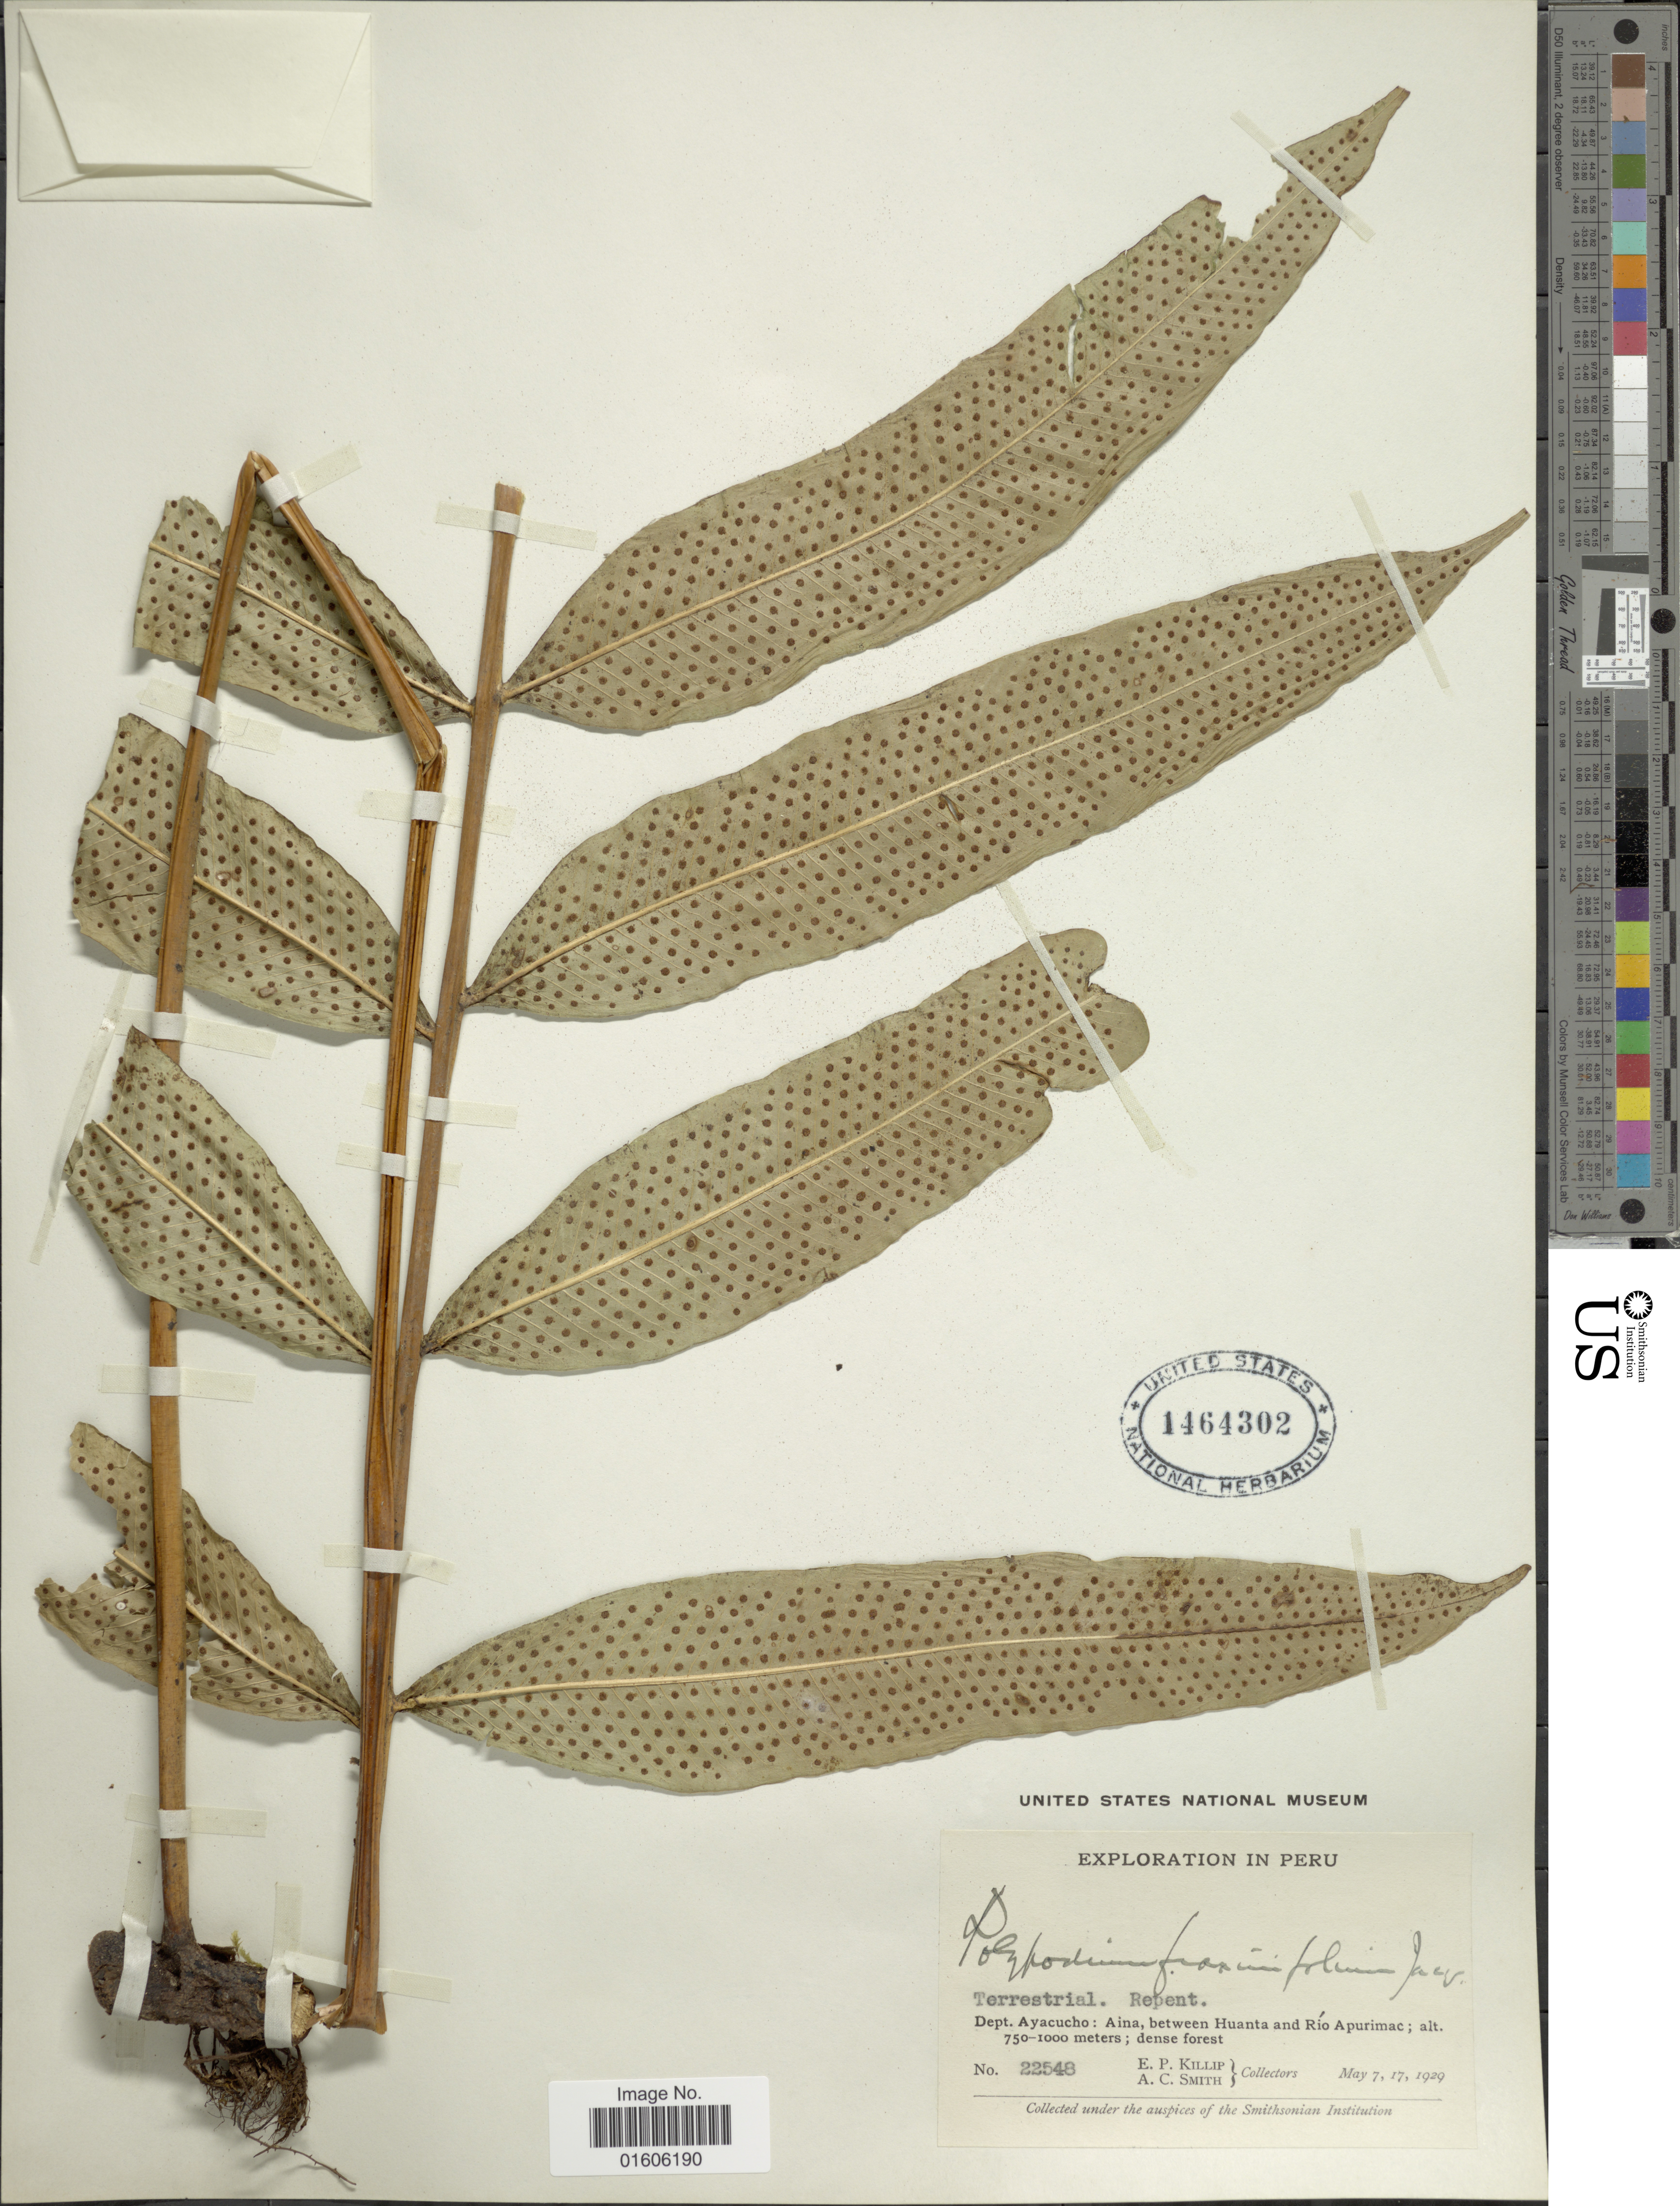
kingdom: Plantae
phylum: Tracheophyta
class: Polypodiopsida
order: Polypodiales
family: Polypodiaceae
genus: Serpocaulon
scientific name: Serpocaulon fraxinifolium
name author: (Jacq.) A.R. Sm.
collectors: E. P. Killip & A. C. Smith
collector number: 22548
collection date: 1929-05-07/1929-05-17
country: Peru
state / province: Ayacucho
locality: Dept. Ayacucho: Aina, between Huanta and Río Apurimac.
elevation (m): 750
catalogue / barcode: US 1464302